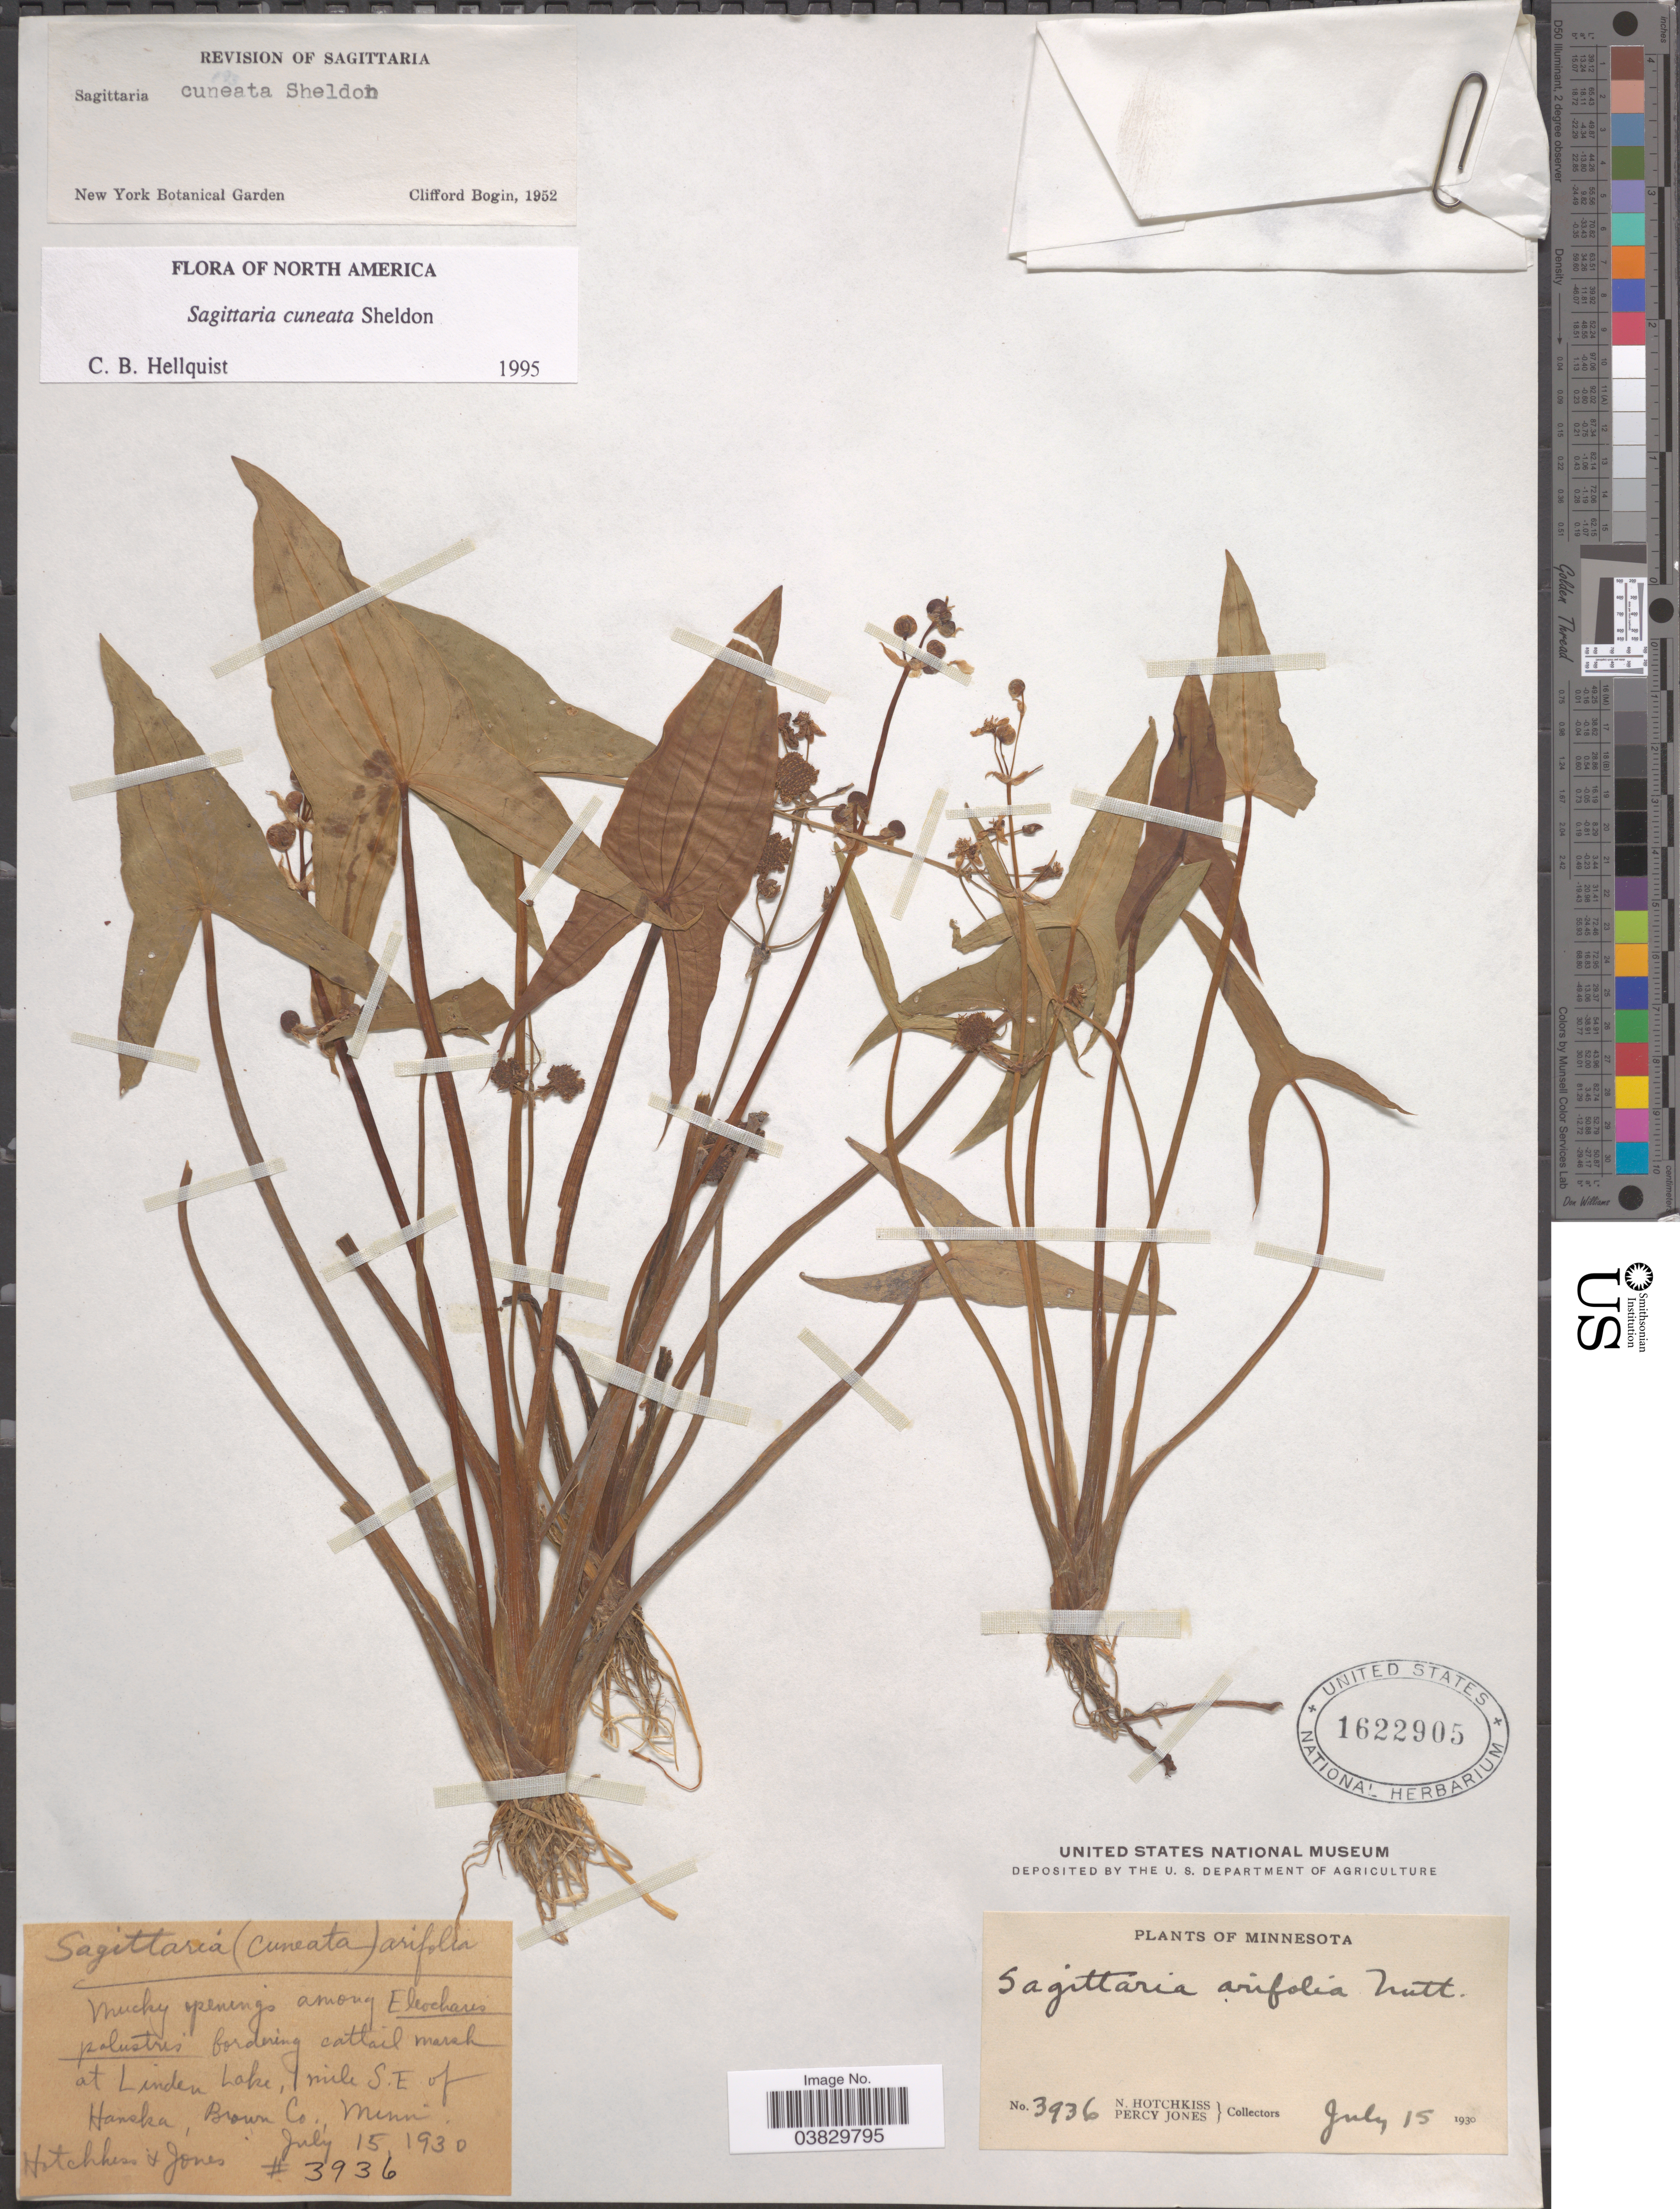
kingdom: Plantae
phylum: Tracheophyta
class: Liliopsida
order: Alismatales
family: Alismataceae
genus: Sagittaria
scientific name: Sagittaria cuneata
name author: E. Sheld.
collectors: N. Hotchkiss & P. Jones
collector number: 3936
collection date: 1930-07-15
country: United States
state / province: Minnesota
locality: At Linden Lake, 1 mile S.E of Hanska, Brown Co.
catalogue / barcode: US 1622905